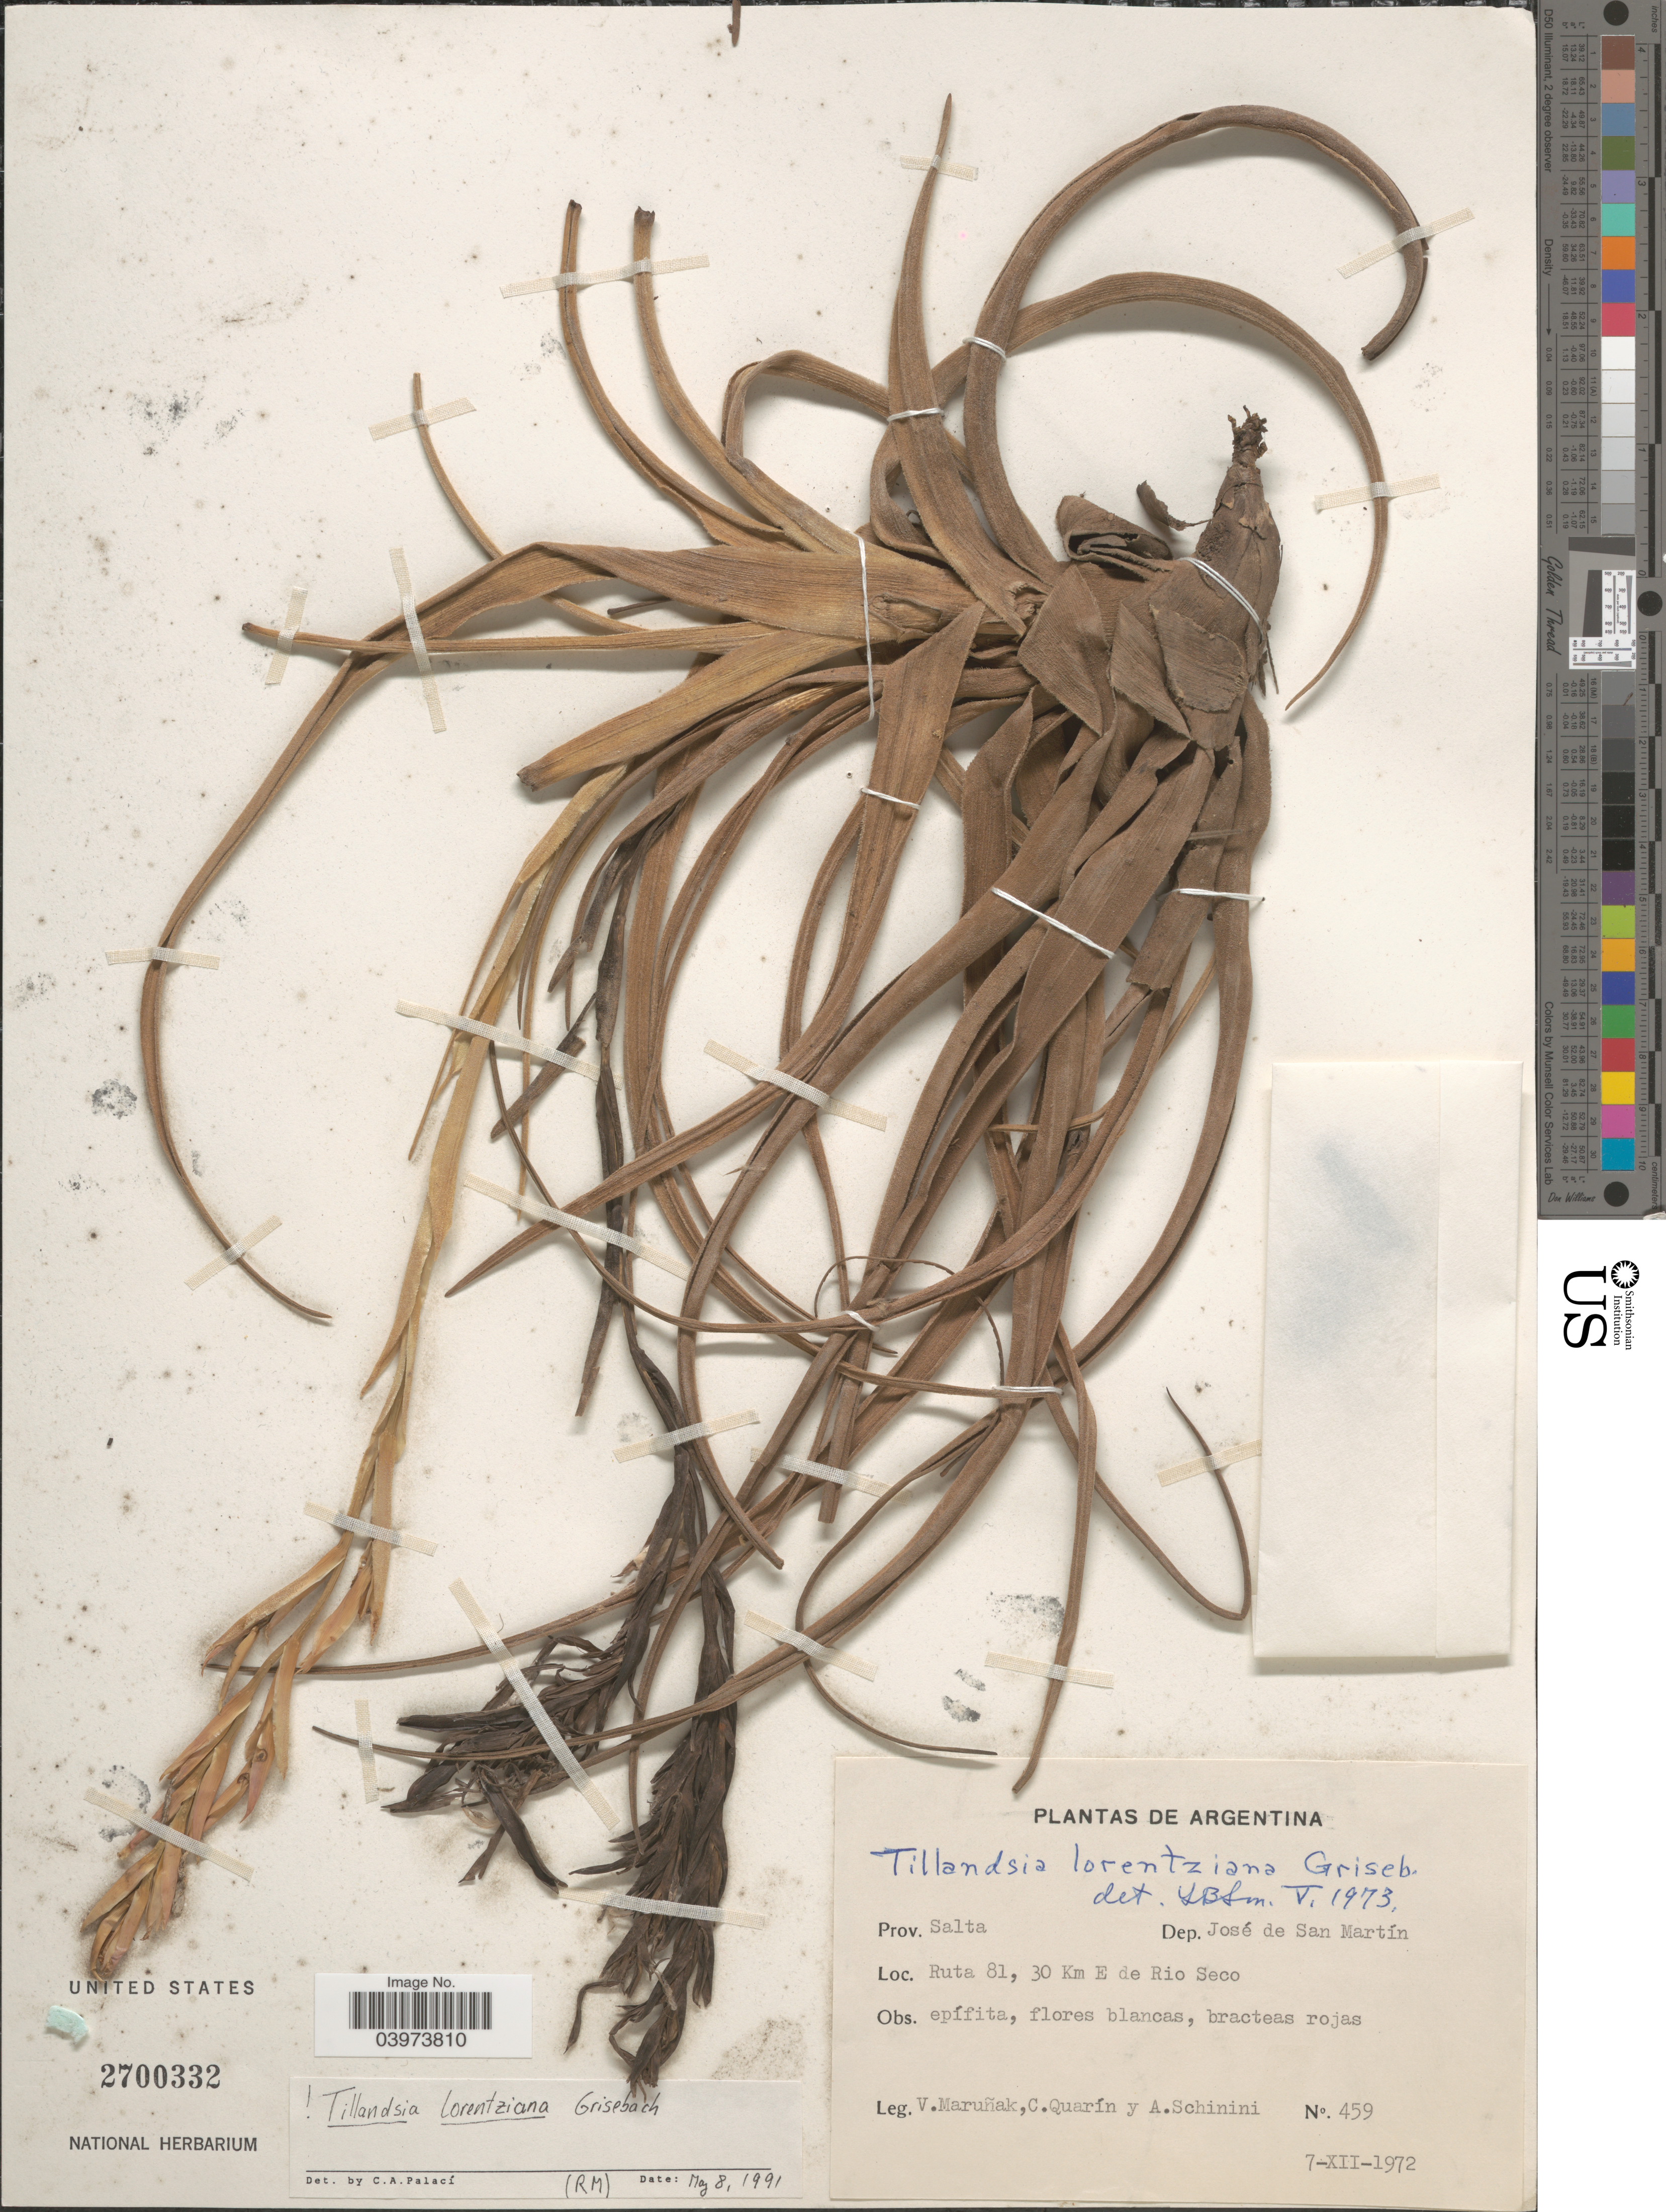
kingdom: Plantae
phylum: Tracheophyta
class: Liliopsida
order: Poales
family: Bromeliaceae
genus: Tillandsia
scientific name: Tillandsia lorentziana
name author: Griseb.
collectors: V. Maruñak, C. Quarín & A. Schinini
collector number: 459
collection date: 1972-12-07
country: Argentina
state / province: Salta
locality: Dep. José de San Martín. Ruta 81, 30 Km E de Rio Seco.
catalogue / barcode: US 2700332